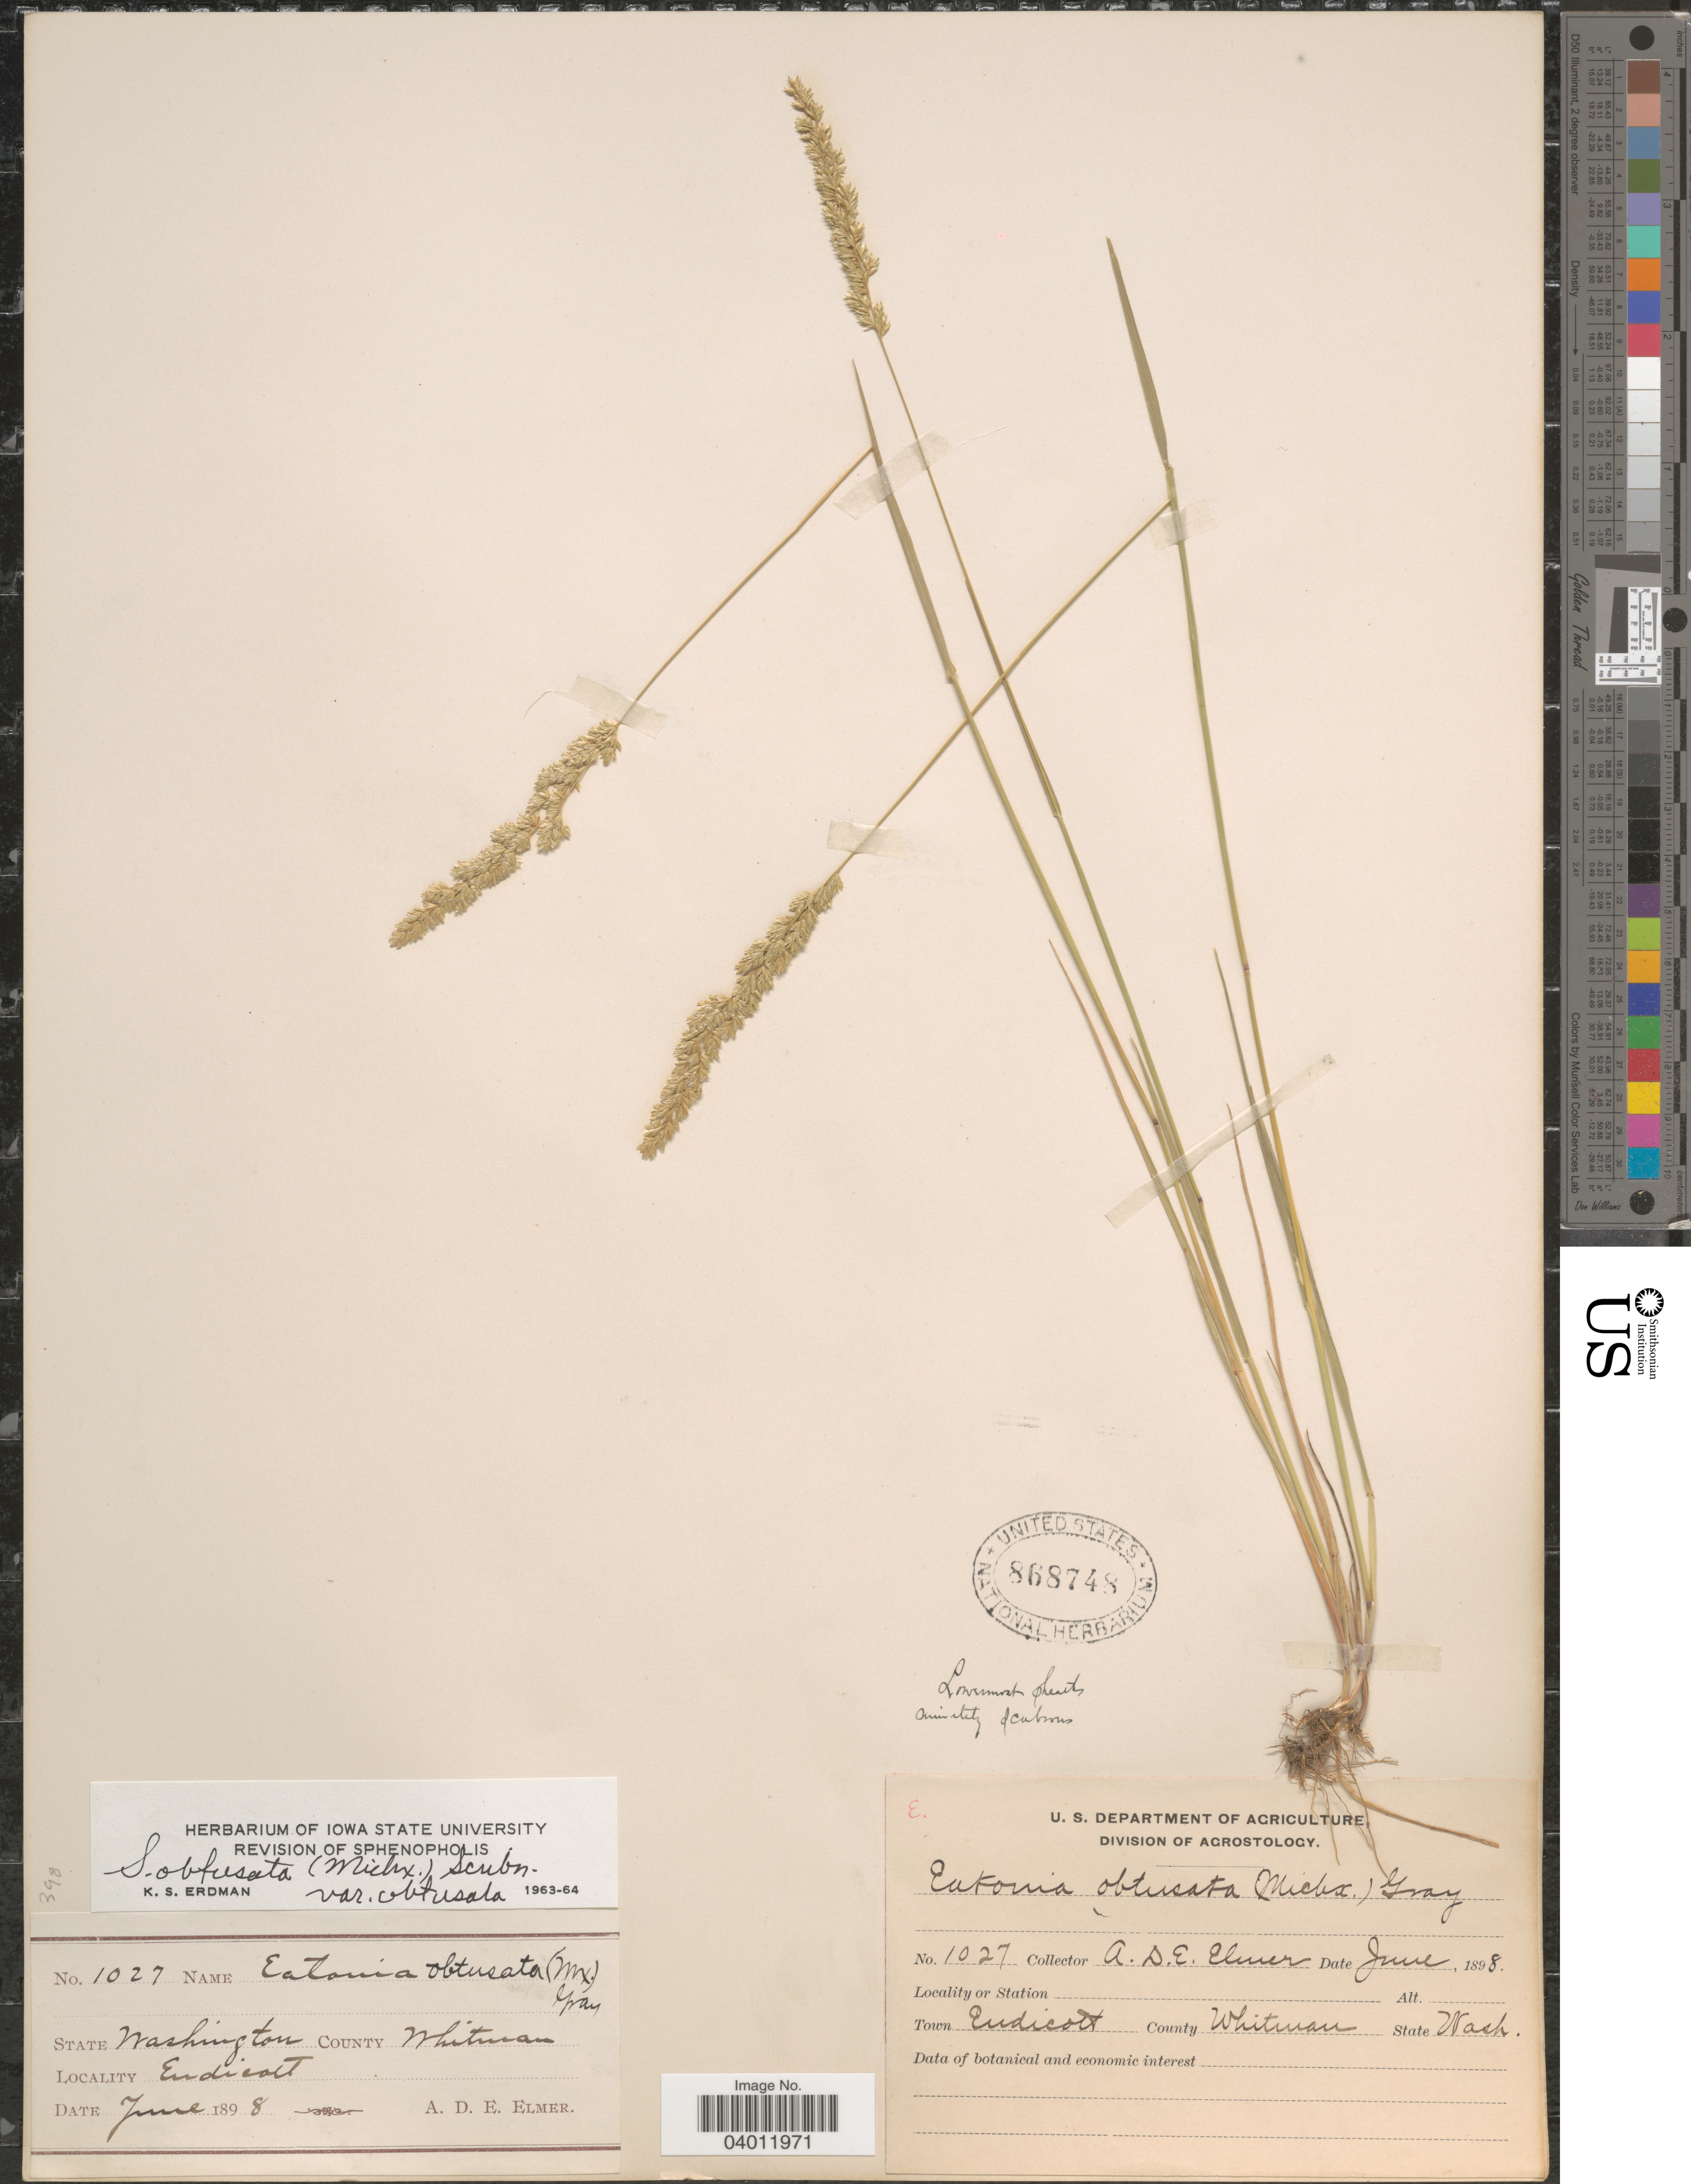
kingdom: Plantae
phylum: Tracheophyta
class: Liliopsida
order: Poales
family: Poaceae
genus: Sphenopholis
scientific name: Sphenopholis obtusata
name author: (Michx.) Scribn.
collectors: A. D. E. Elmer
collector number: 1027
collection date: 1898-06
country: United States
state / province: Washington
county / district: Whitman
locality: County Whitman. Town Endicott.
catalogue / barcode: US 868748